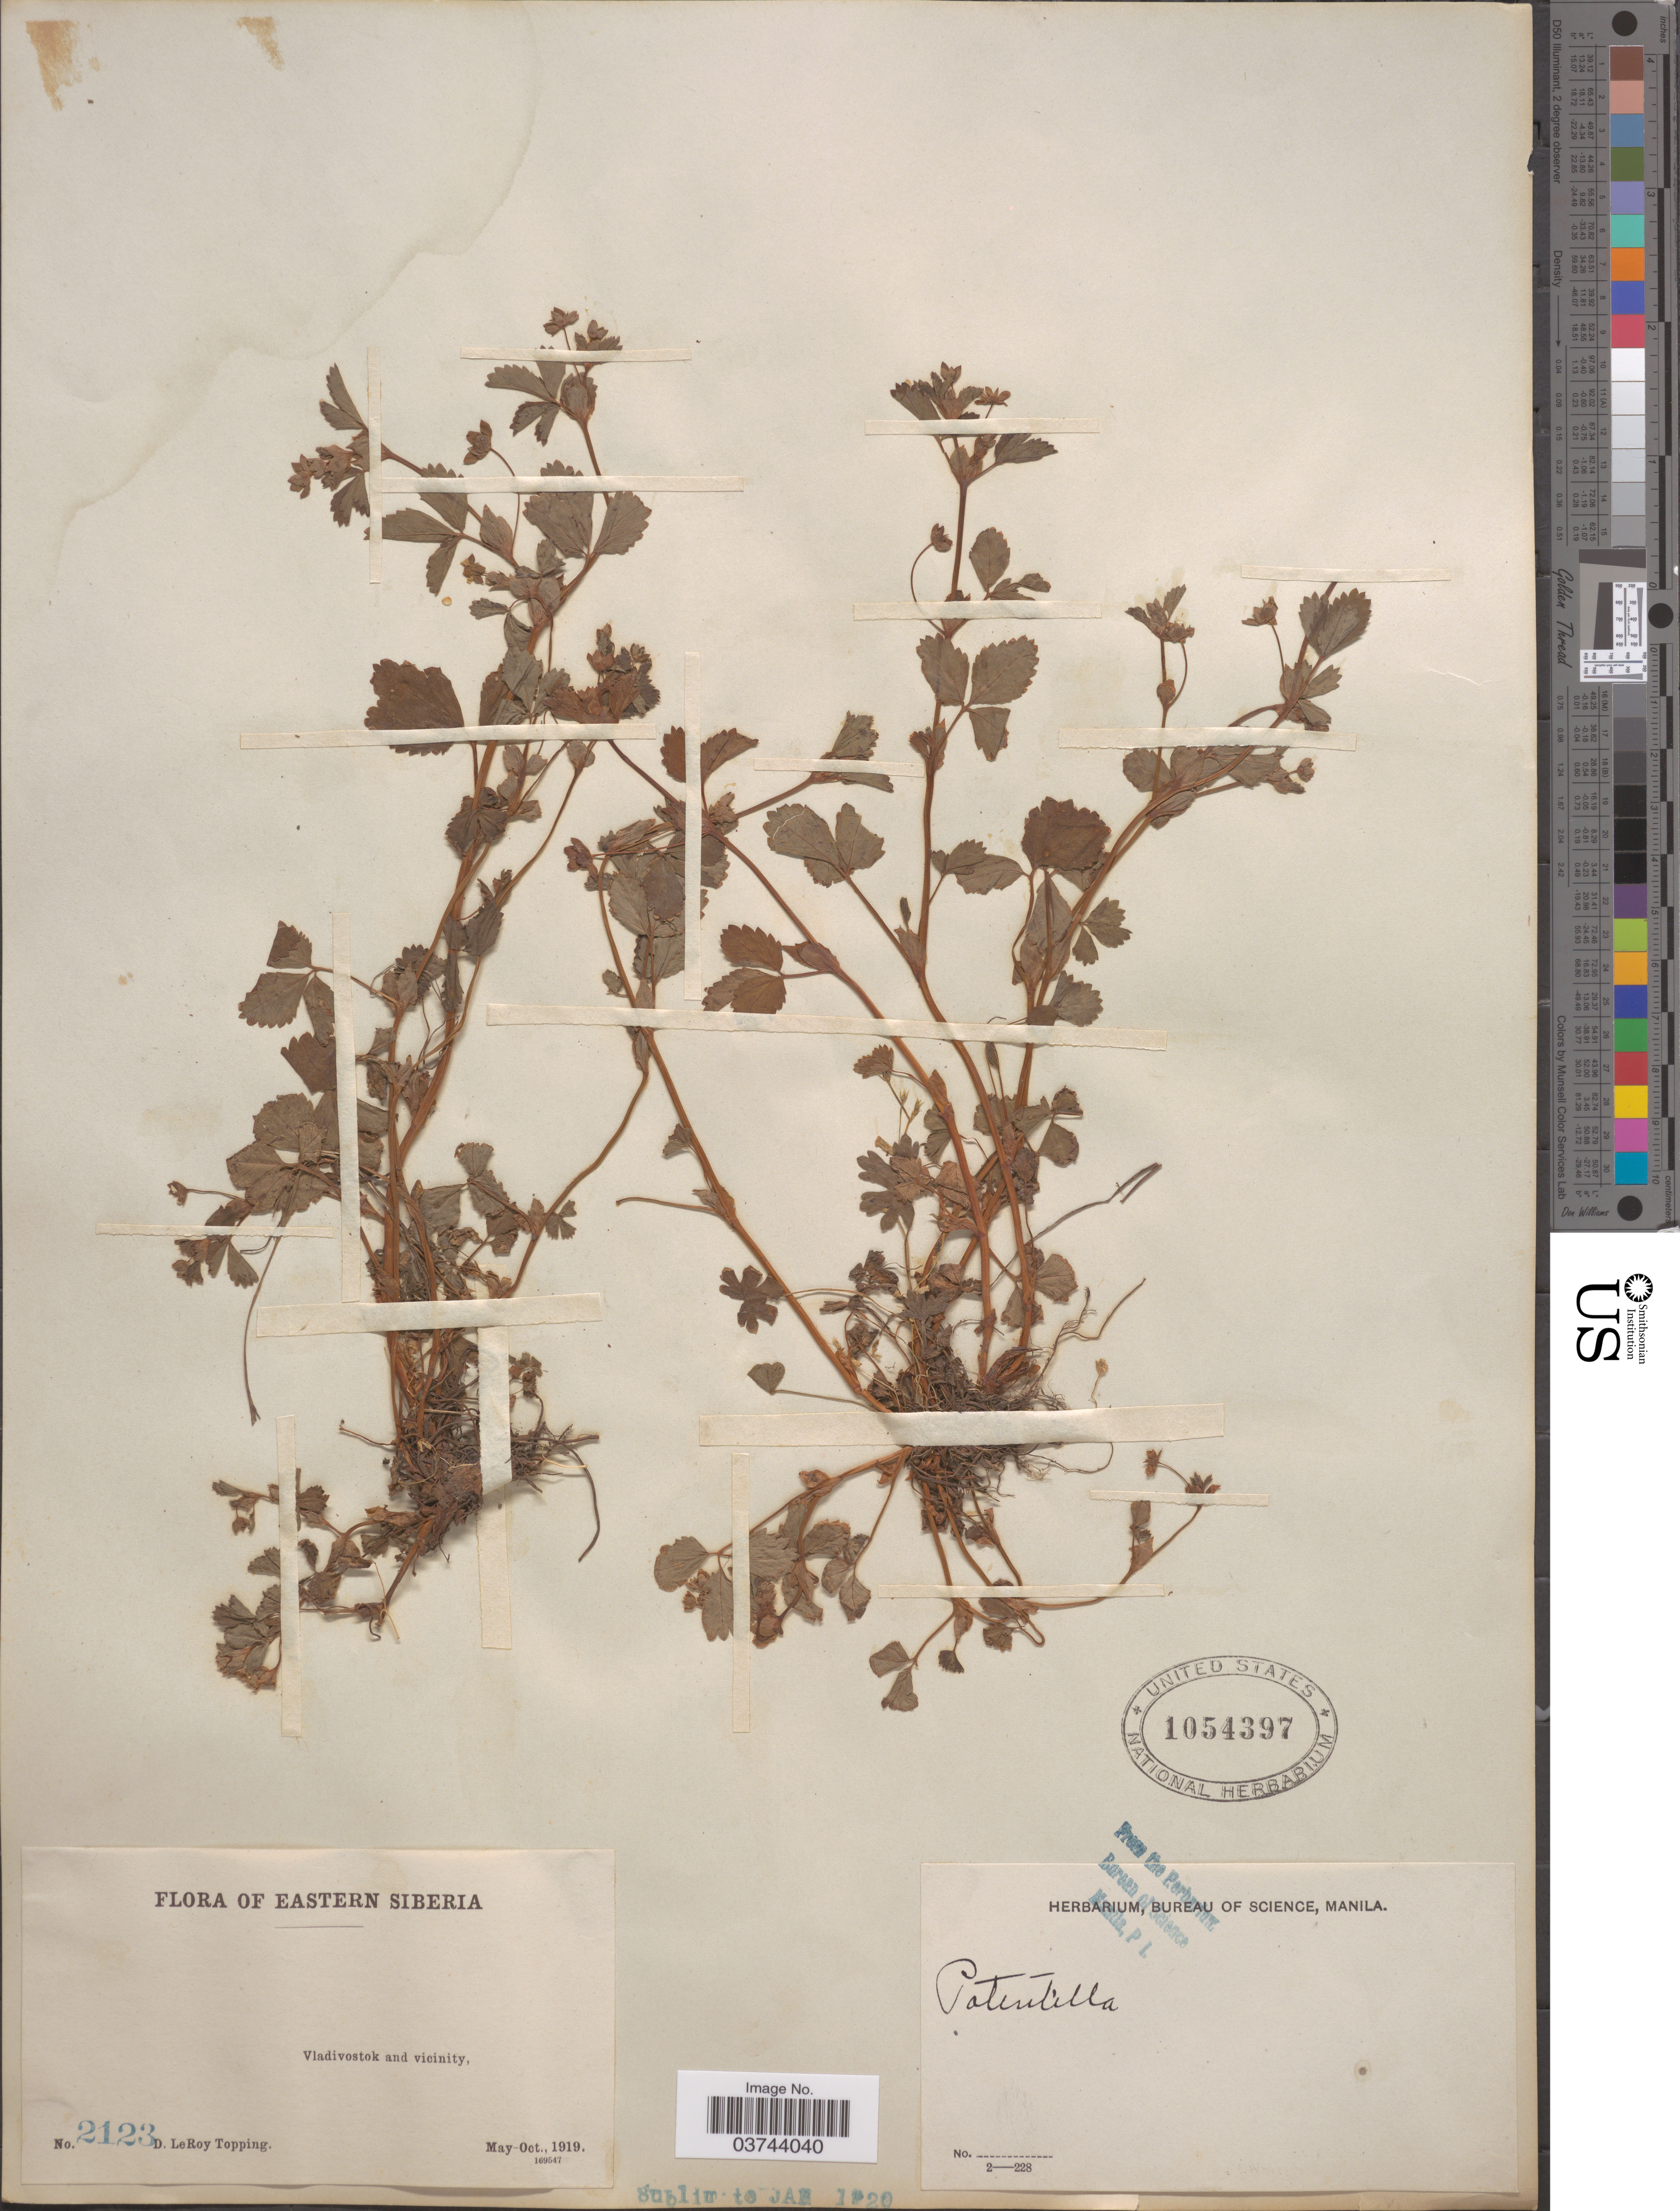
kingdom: Plantae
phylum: Tracheophyta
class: Magnoliopsida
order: Rosales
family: Rosaceae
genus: Potentilla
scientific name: Potentilla sp.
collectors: D. L. Topping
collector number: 2123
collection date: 1919-05/1919-10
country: Russian Federation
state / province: Primorsky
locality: Eastern Siberia. Vladivostok and vicinity.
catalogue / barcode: US 1054397